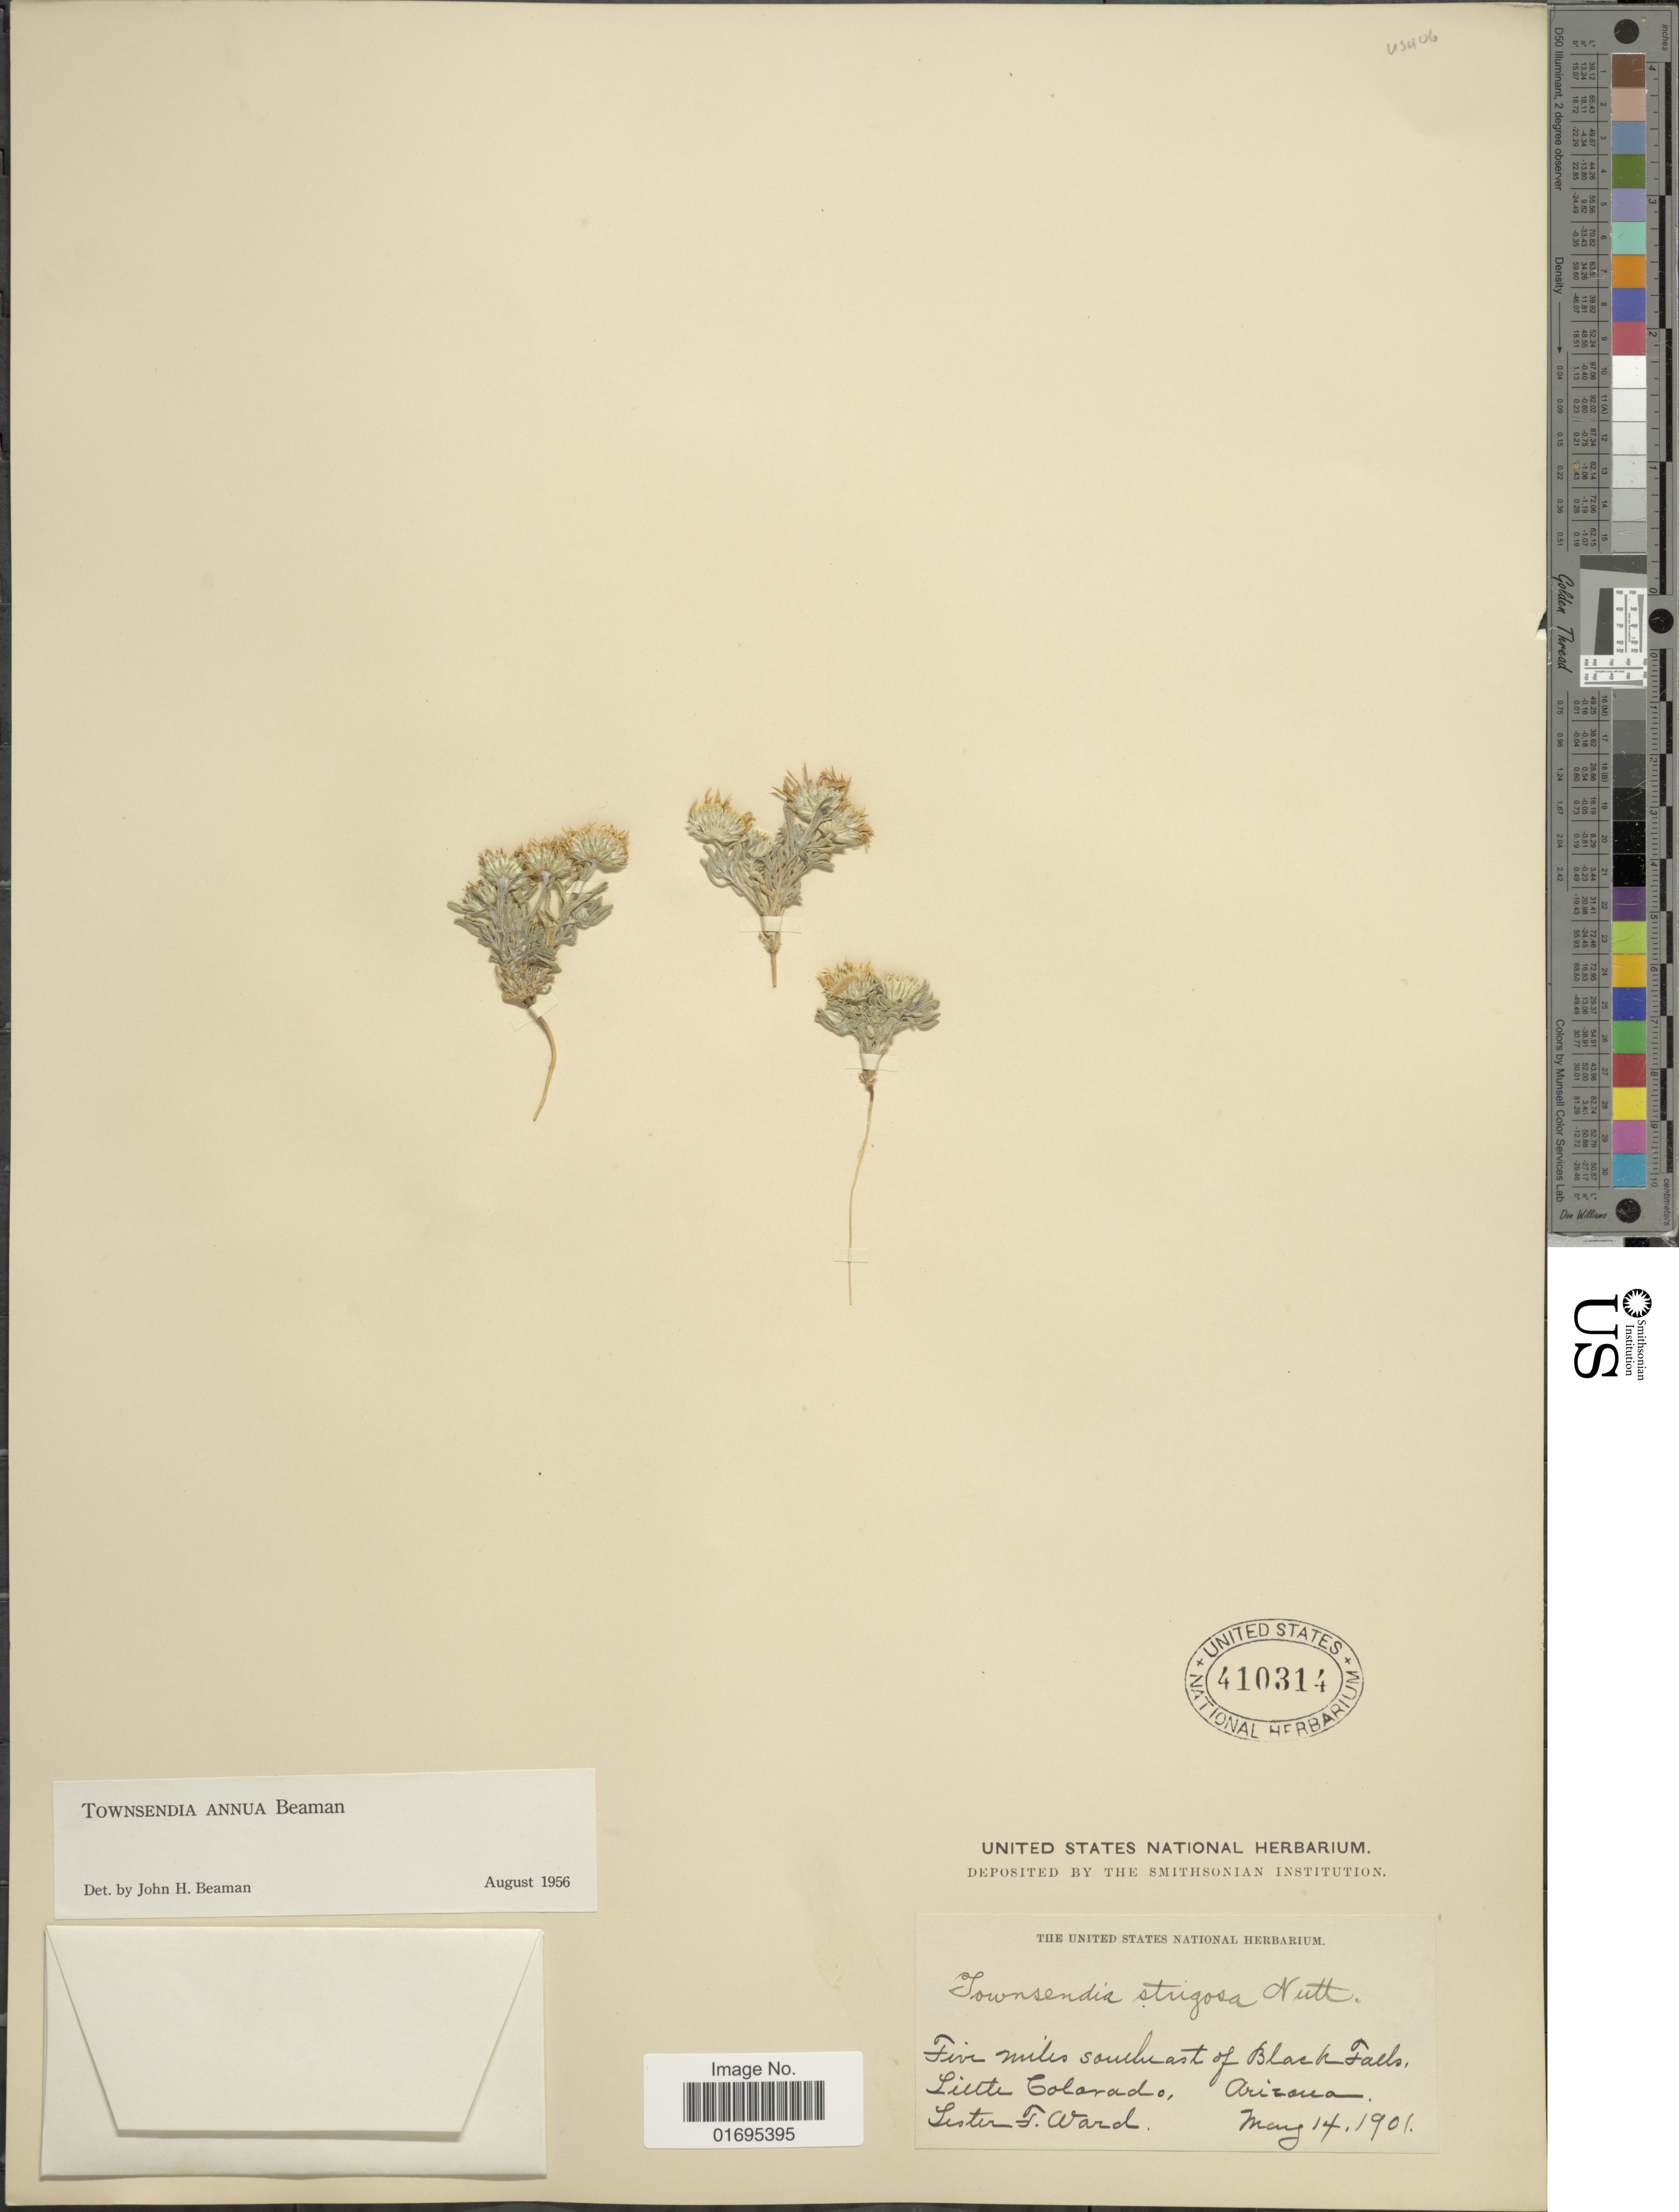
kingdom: Plantae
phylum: Tracheophyta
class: Magnoliopsida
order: Asterales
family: Asteraceae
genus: Townsendia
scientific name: Townsendia annua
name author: Beaman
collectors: L. F. Ward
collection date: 1901-05-14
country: United States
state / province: Arizona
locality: Five miles southeast of Black Falls, Little Colorado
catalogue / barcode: US 410314